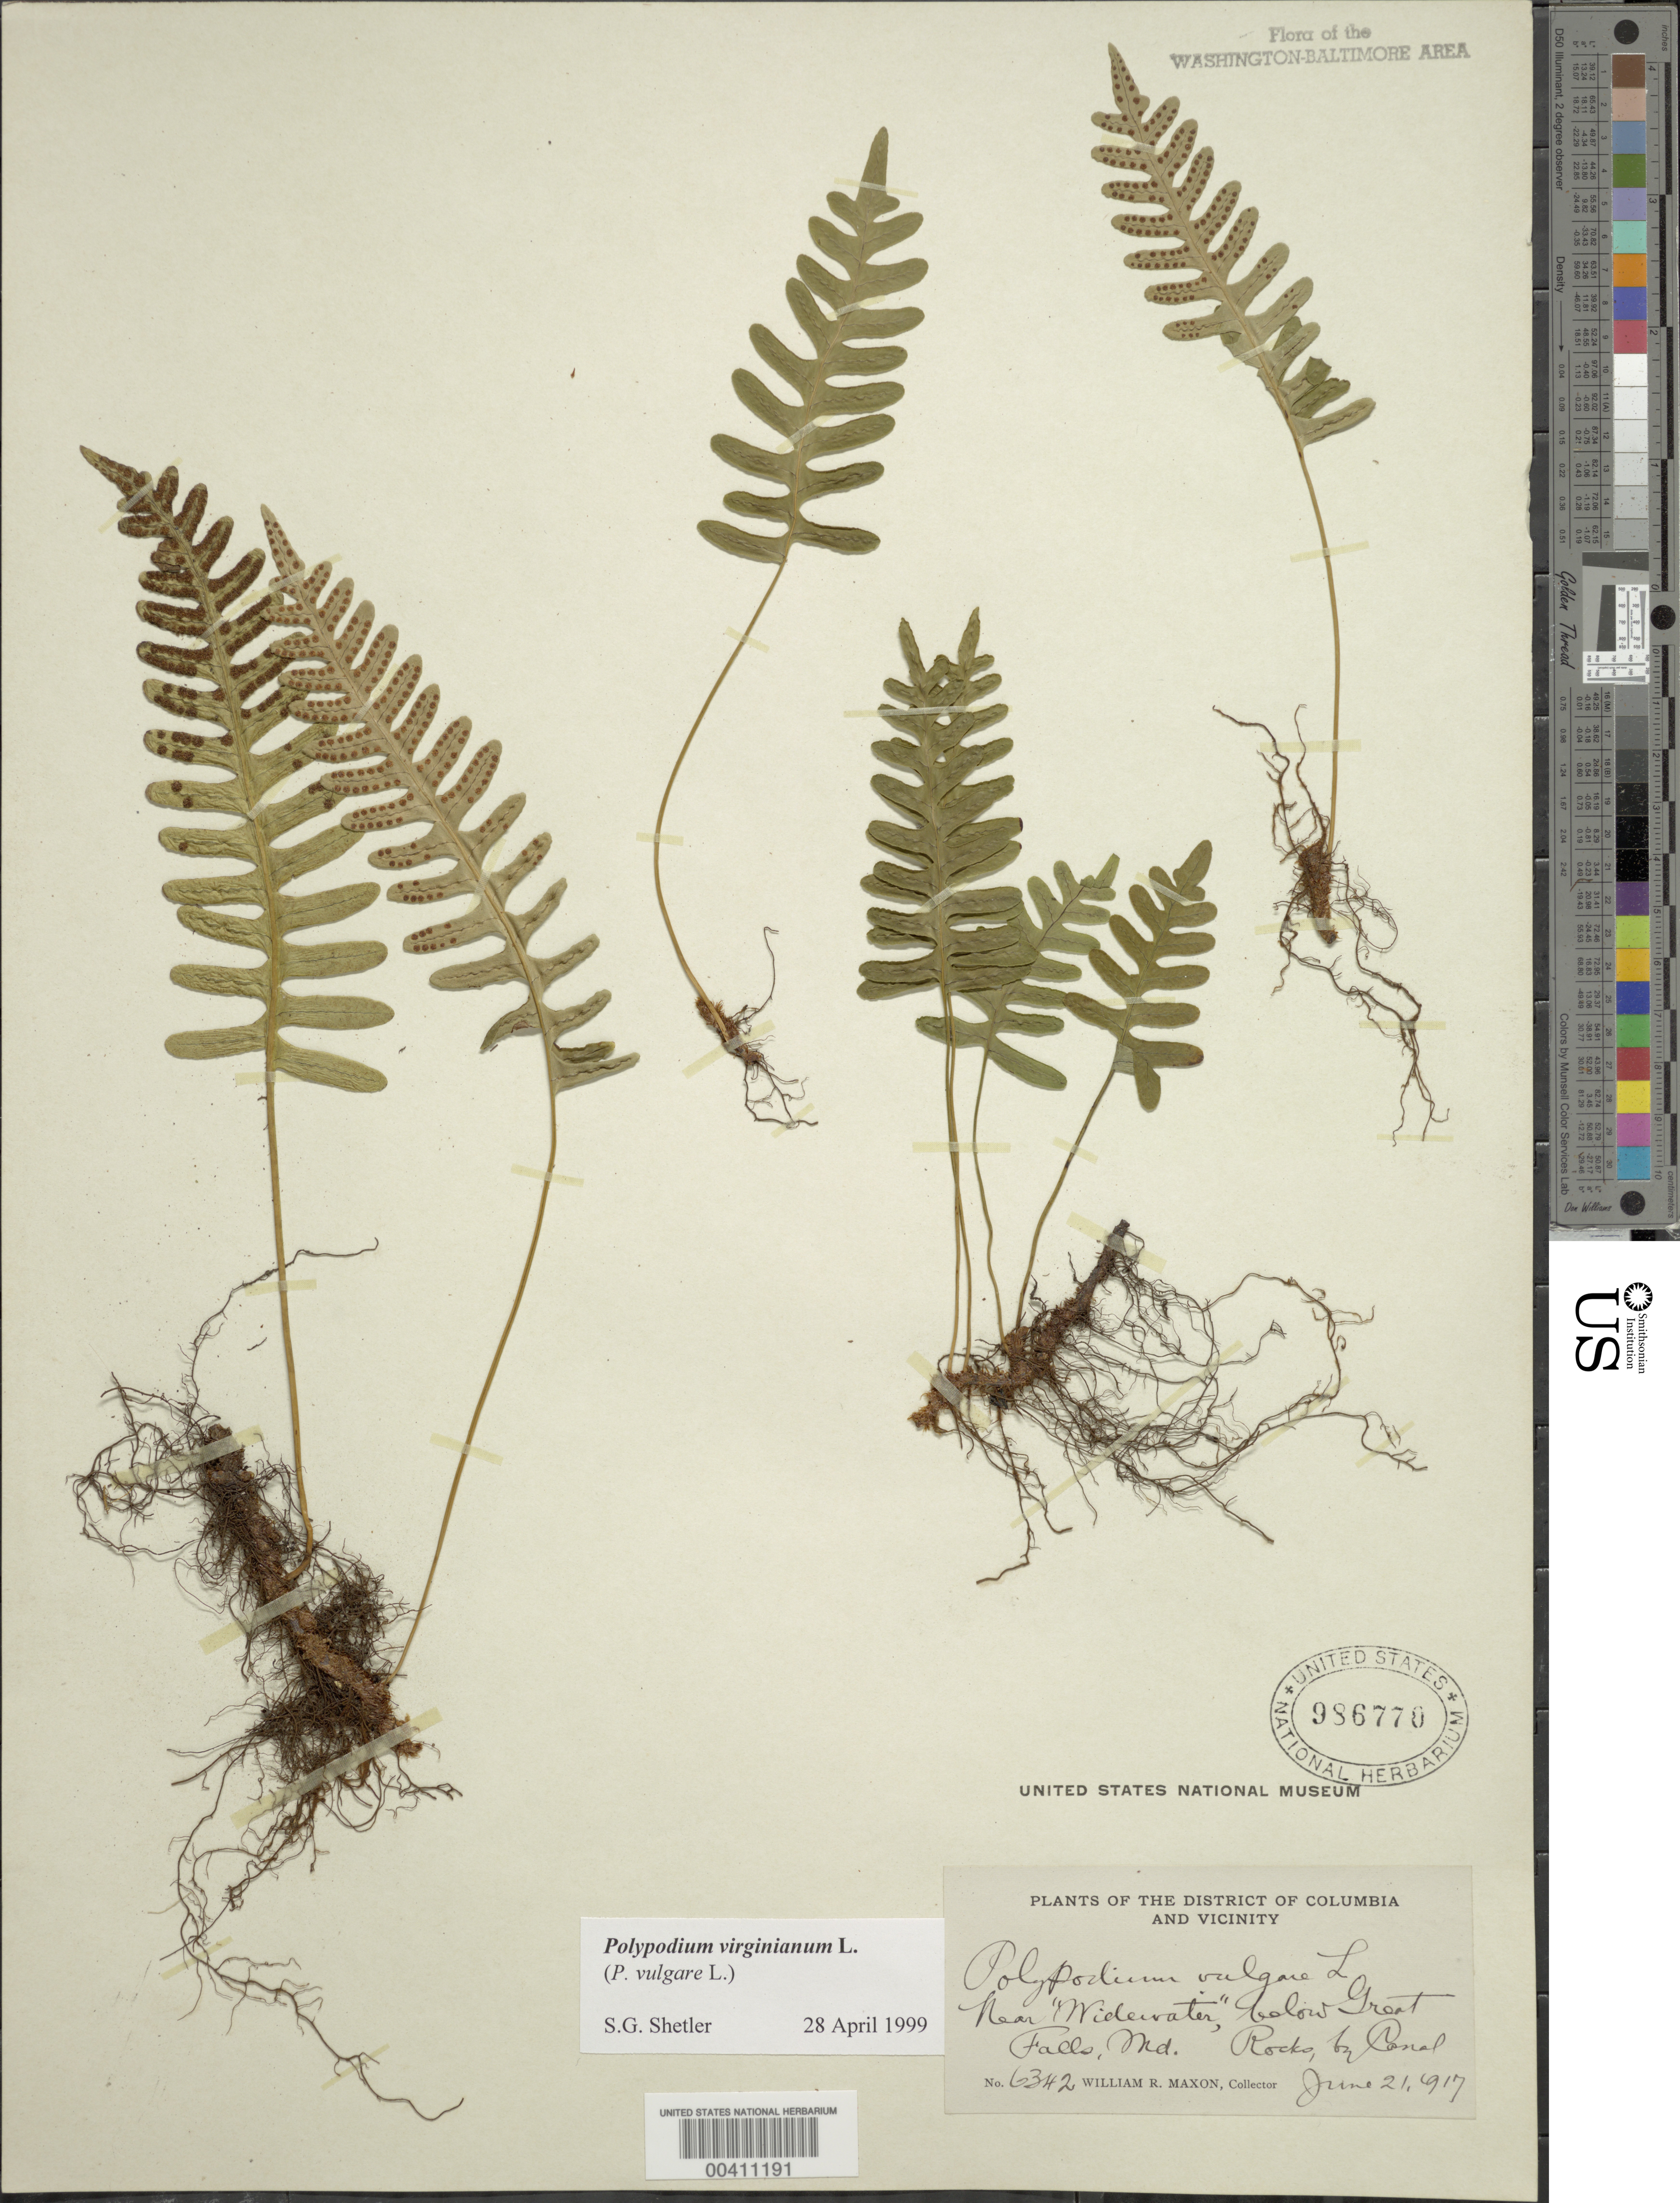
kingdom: Plantae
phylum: Tracheophyta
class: Polypodiopsida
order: Polypodiales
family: Polypodiaceae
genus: Polypodium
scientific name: Polypodium virginianum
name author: L.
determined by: Shetler, Stanwyn G., (US), NMNH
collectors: W. R. Maxon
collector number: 6342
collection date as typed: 21 Jun 1917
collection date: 1917-06-21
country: United States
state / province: Maryland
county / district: Montgomery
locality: Widewater vicinity C. & O. Canal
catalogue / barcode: US 986770